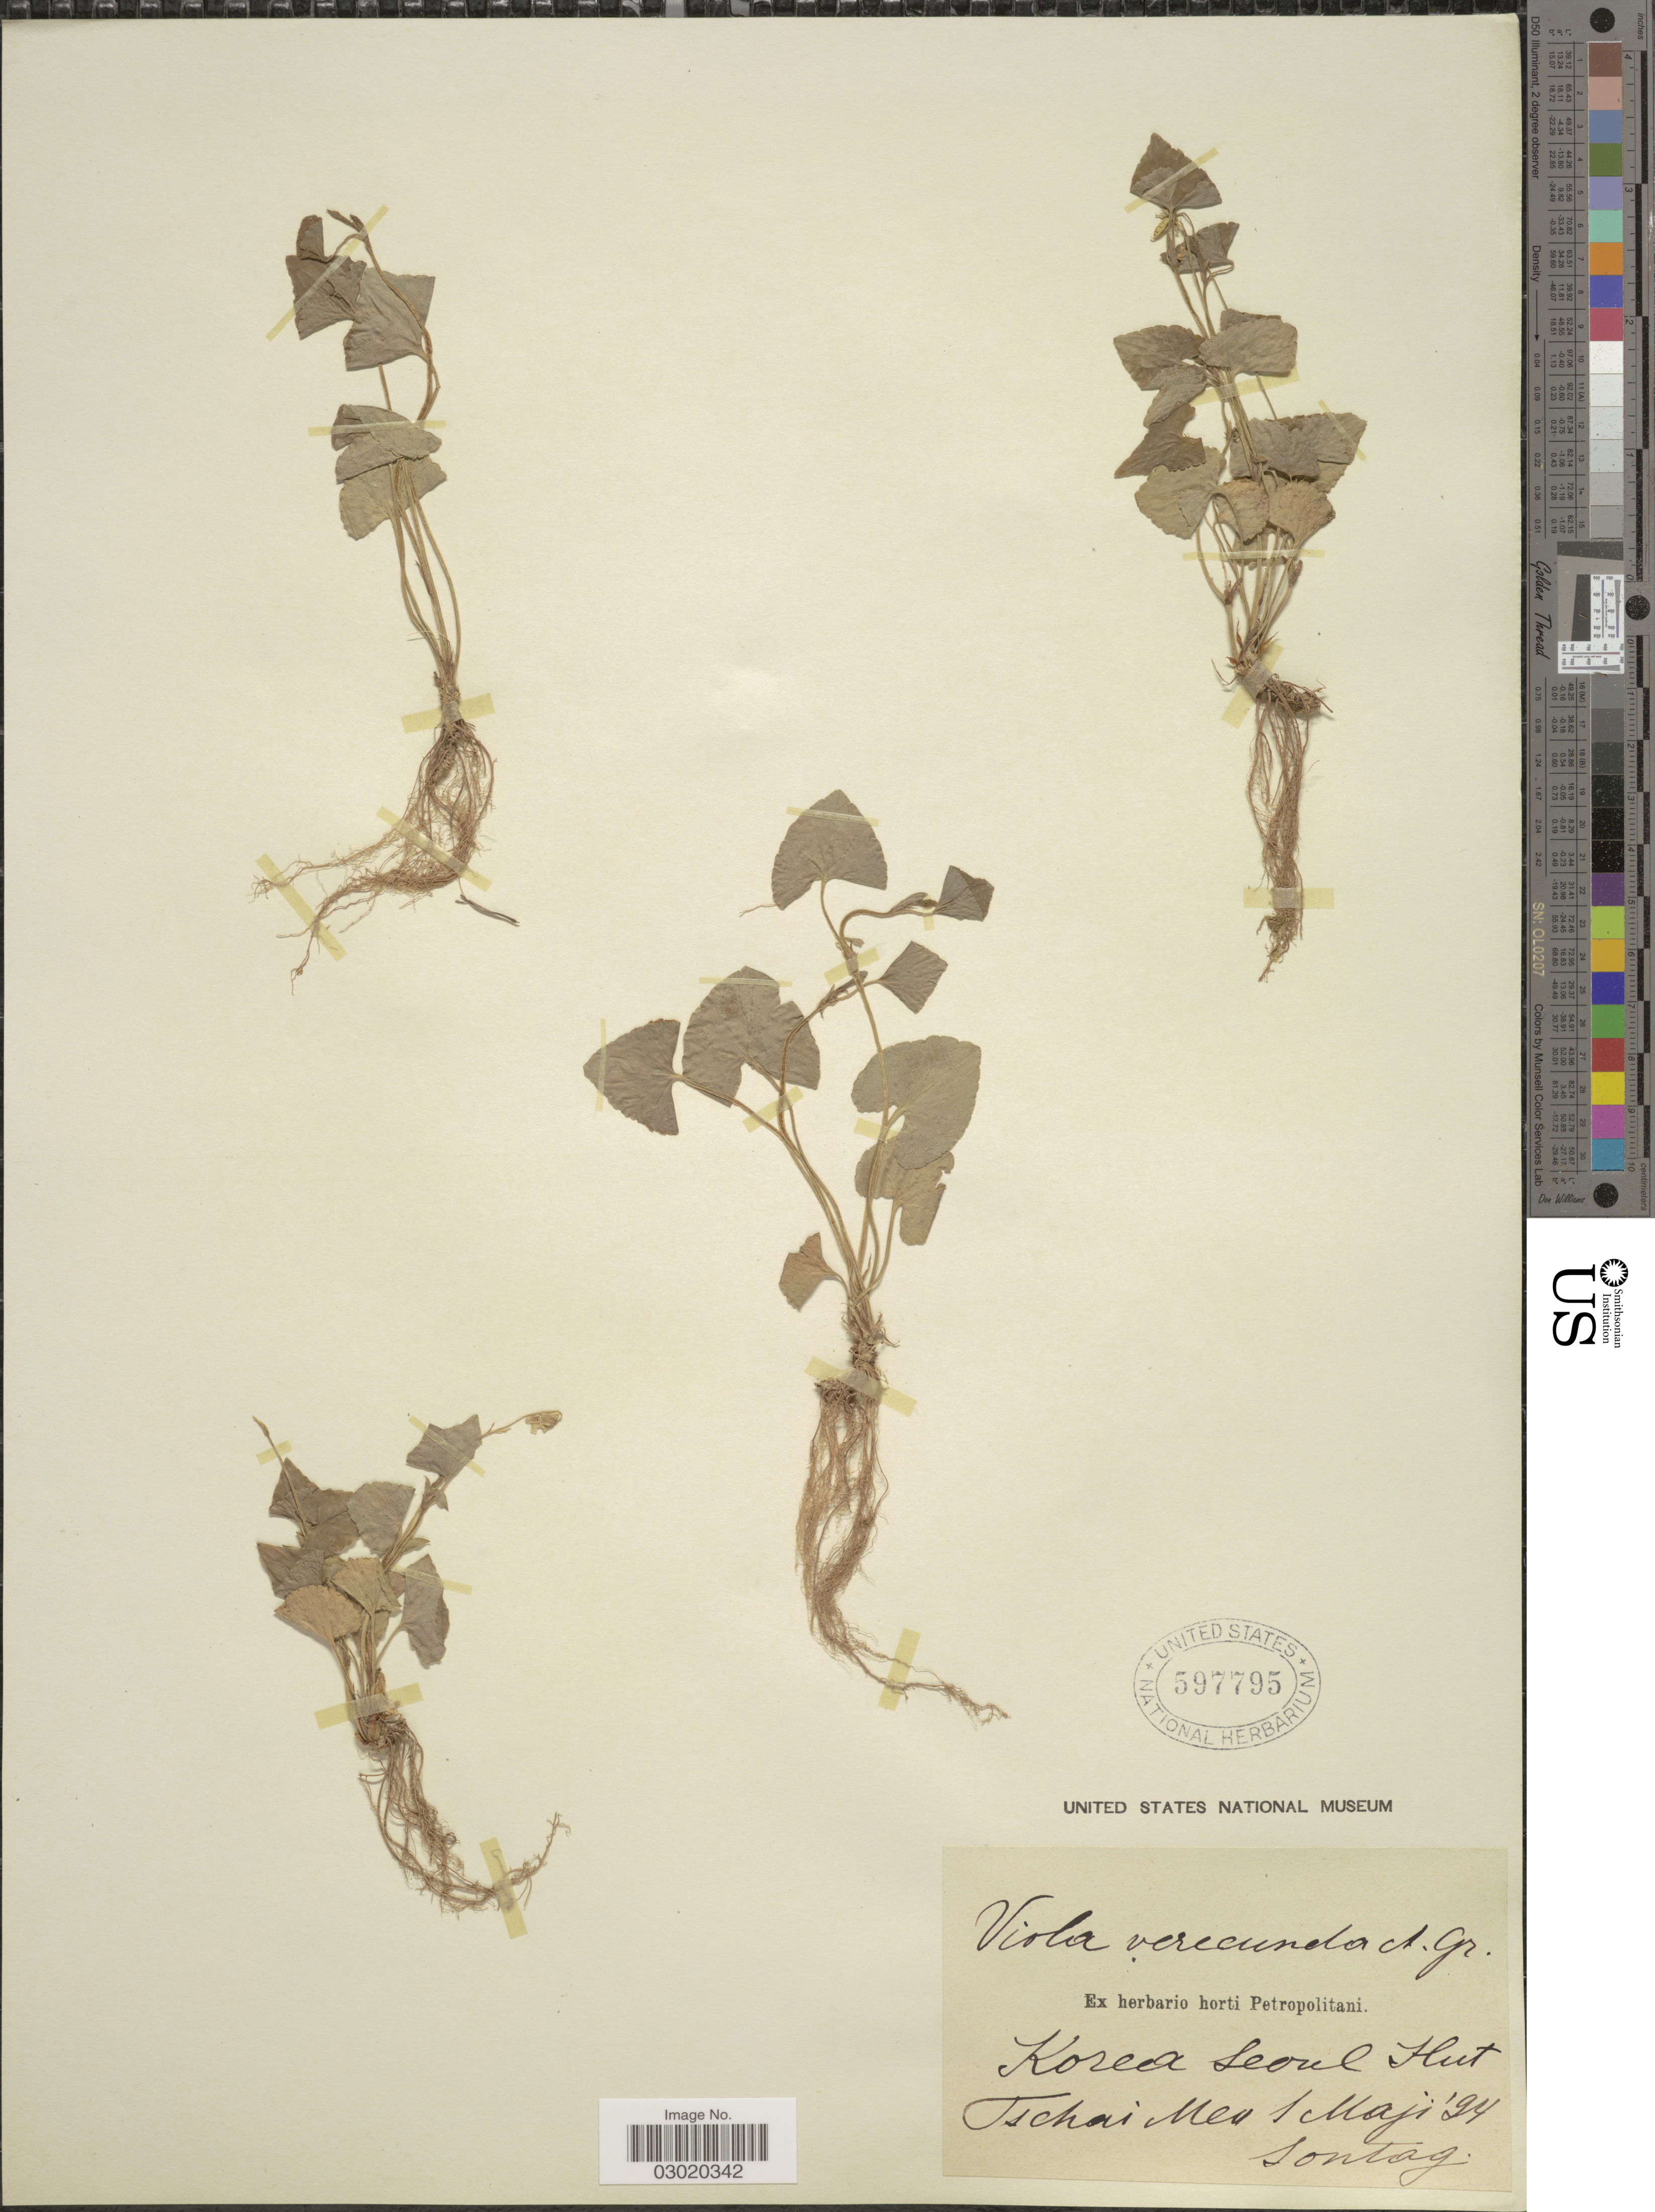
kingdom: Plantae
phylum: Tracheophyta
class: Magnoliopsida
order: Malpighiales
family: Violaceae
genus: Viola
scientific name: Viola verecunda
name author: A. Gray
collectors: -. Sontag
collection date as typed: Transcribed d/m/y: 1/5/24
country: South Korea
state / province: Seoul Special City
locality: Seoul Hut, Tschai Meu .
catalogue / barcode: US 597795